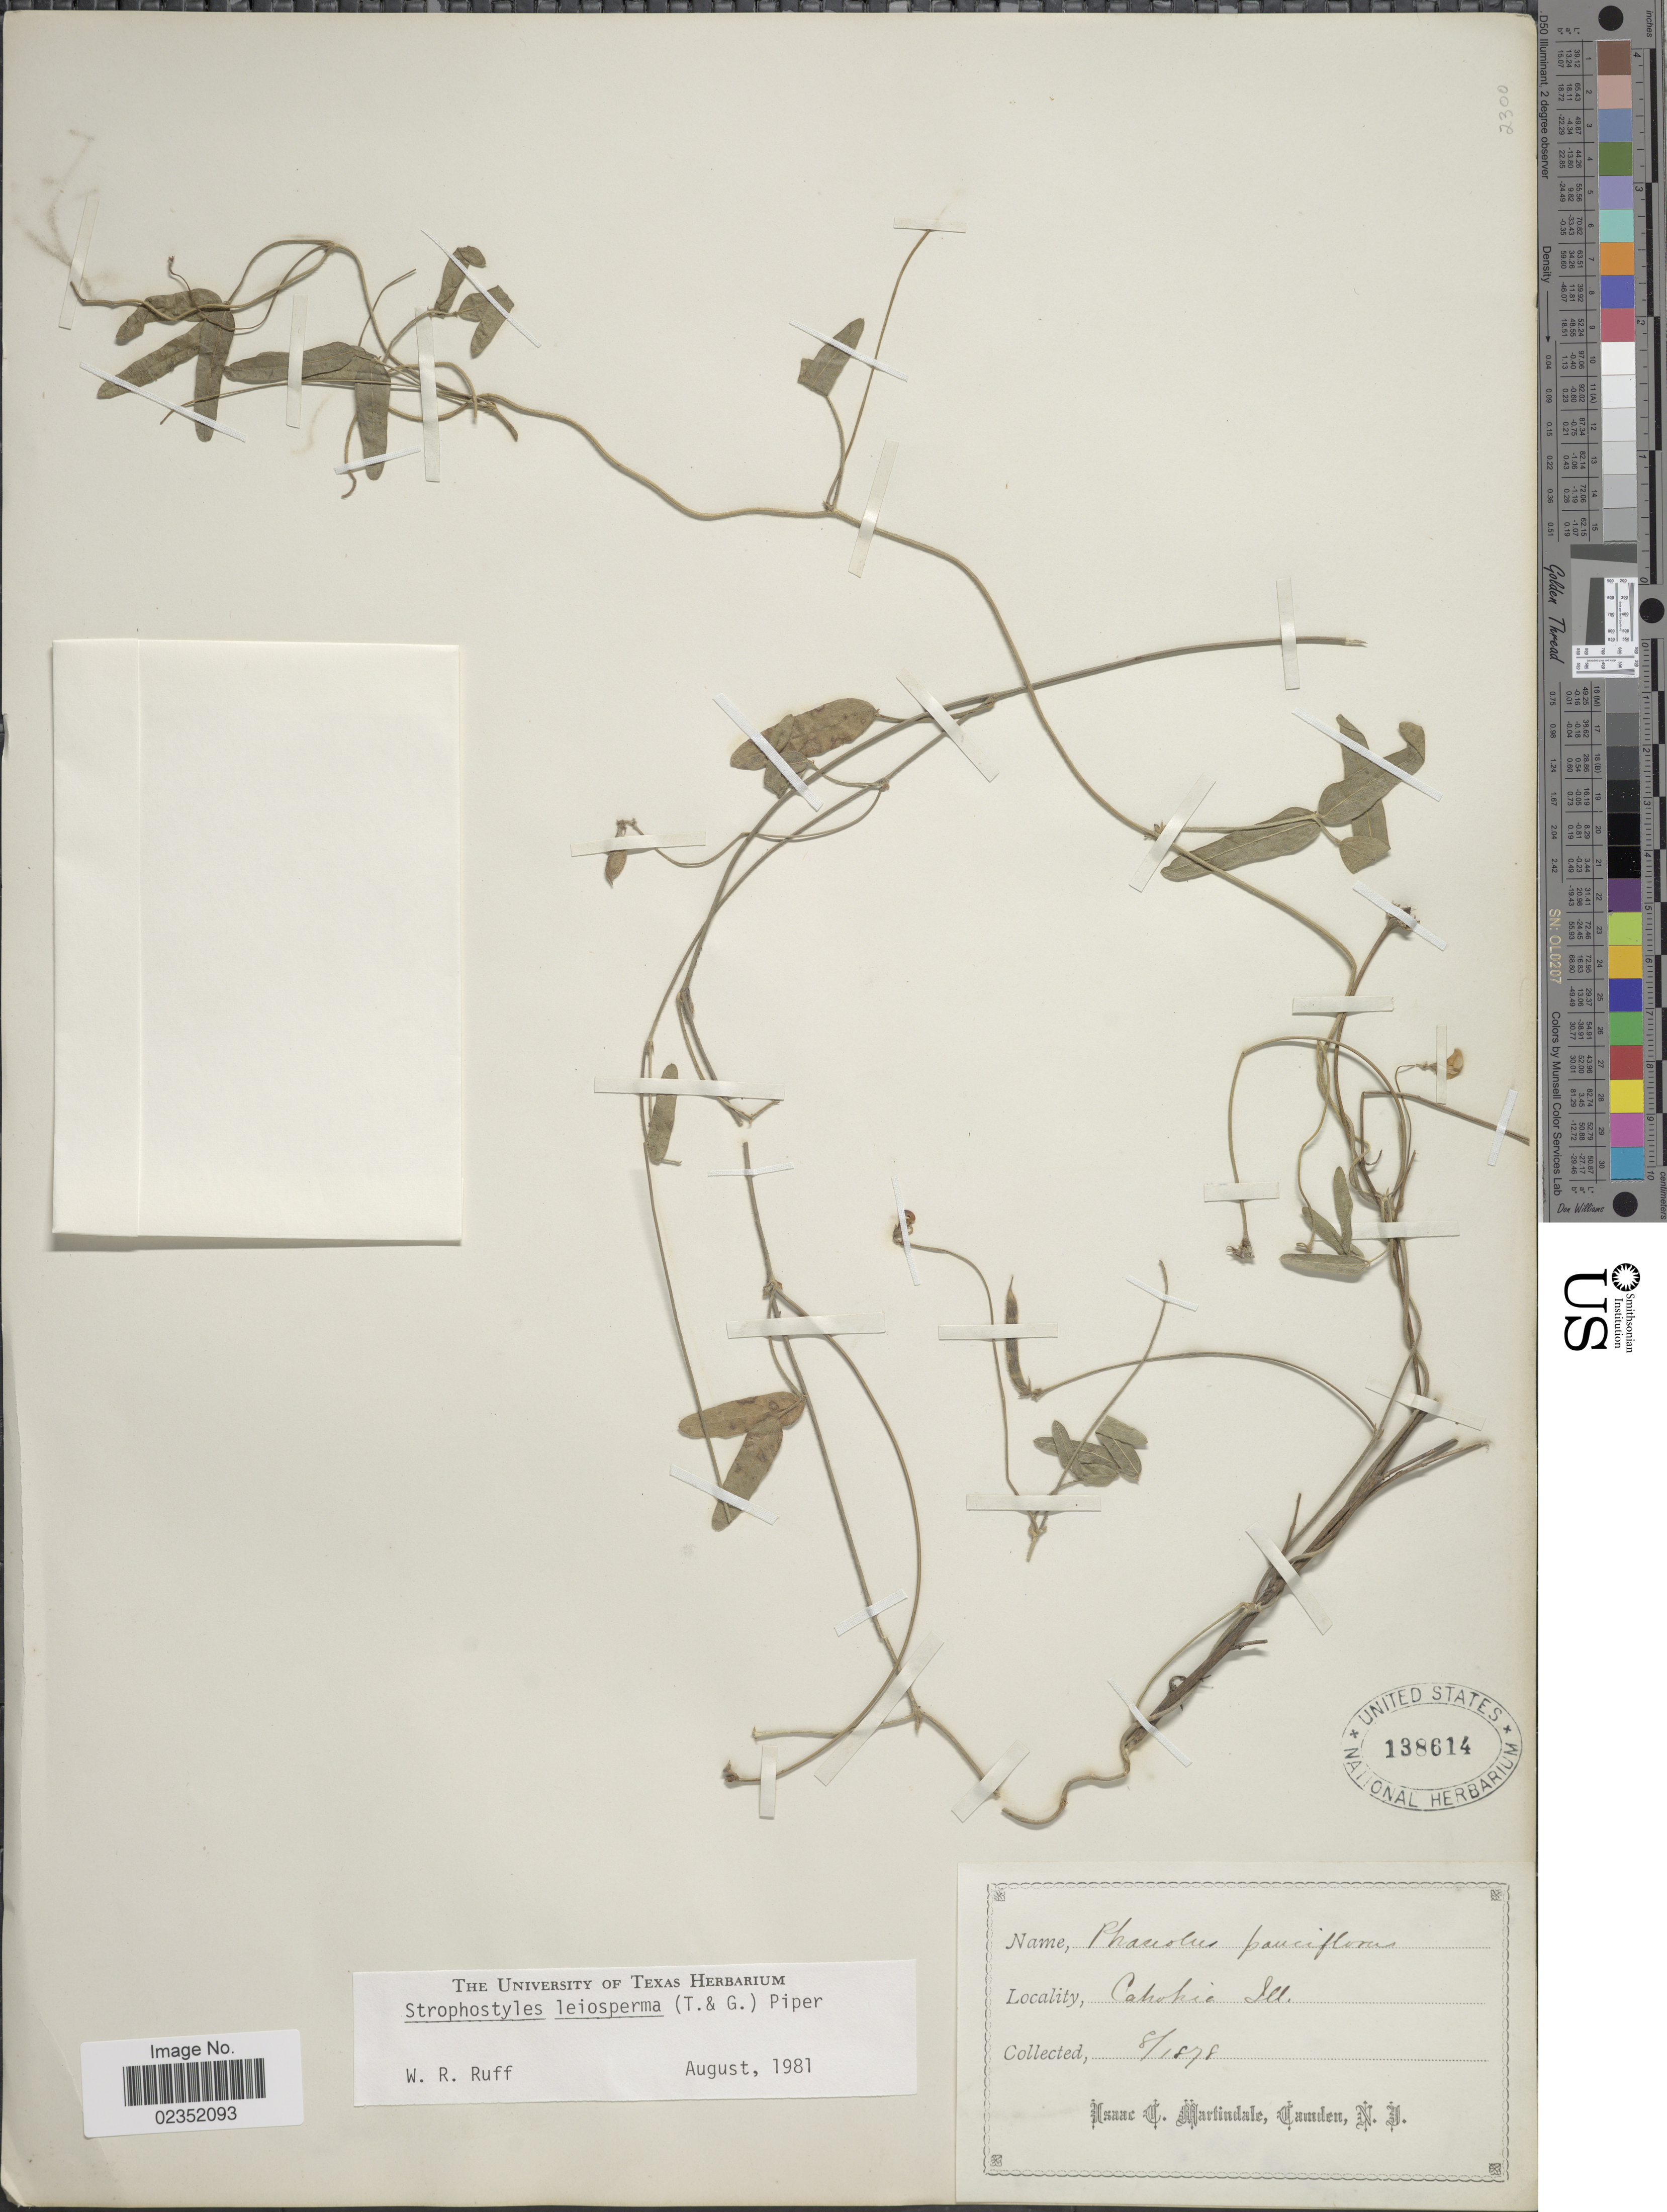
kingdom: Plantae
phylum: Tracheophyta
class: Magnoliopsida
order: Fabales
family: Fabaceae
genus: Strophostyles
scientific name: Strophostyles leiosperma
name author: (Torr. & A. Gray) Piper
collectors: I. C. Martindale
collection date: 1878-08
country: United States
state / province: Illinois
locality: Cahokie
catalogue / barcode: US 138614